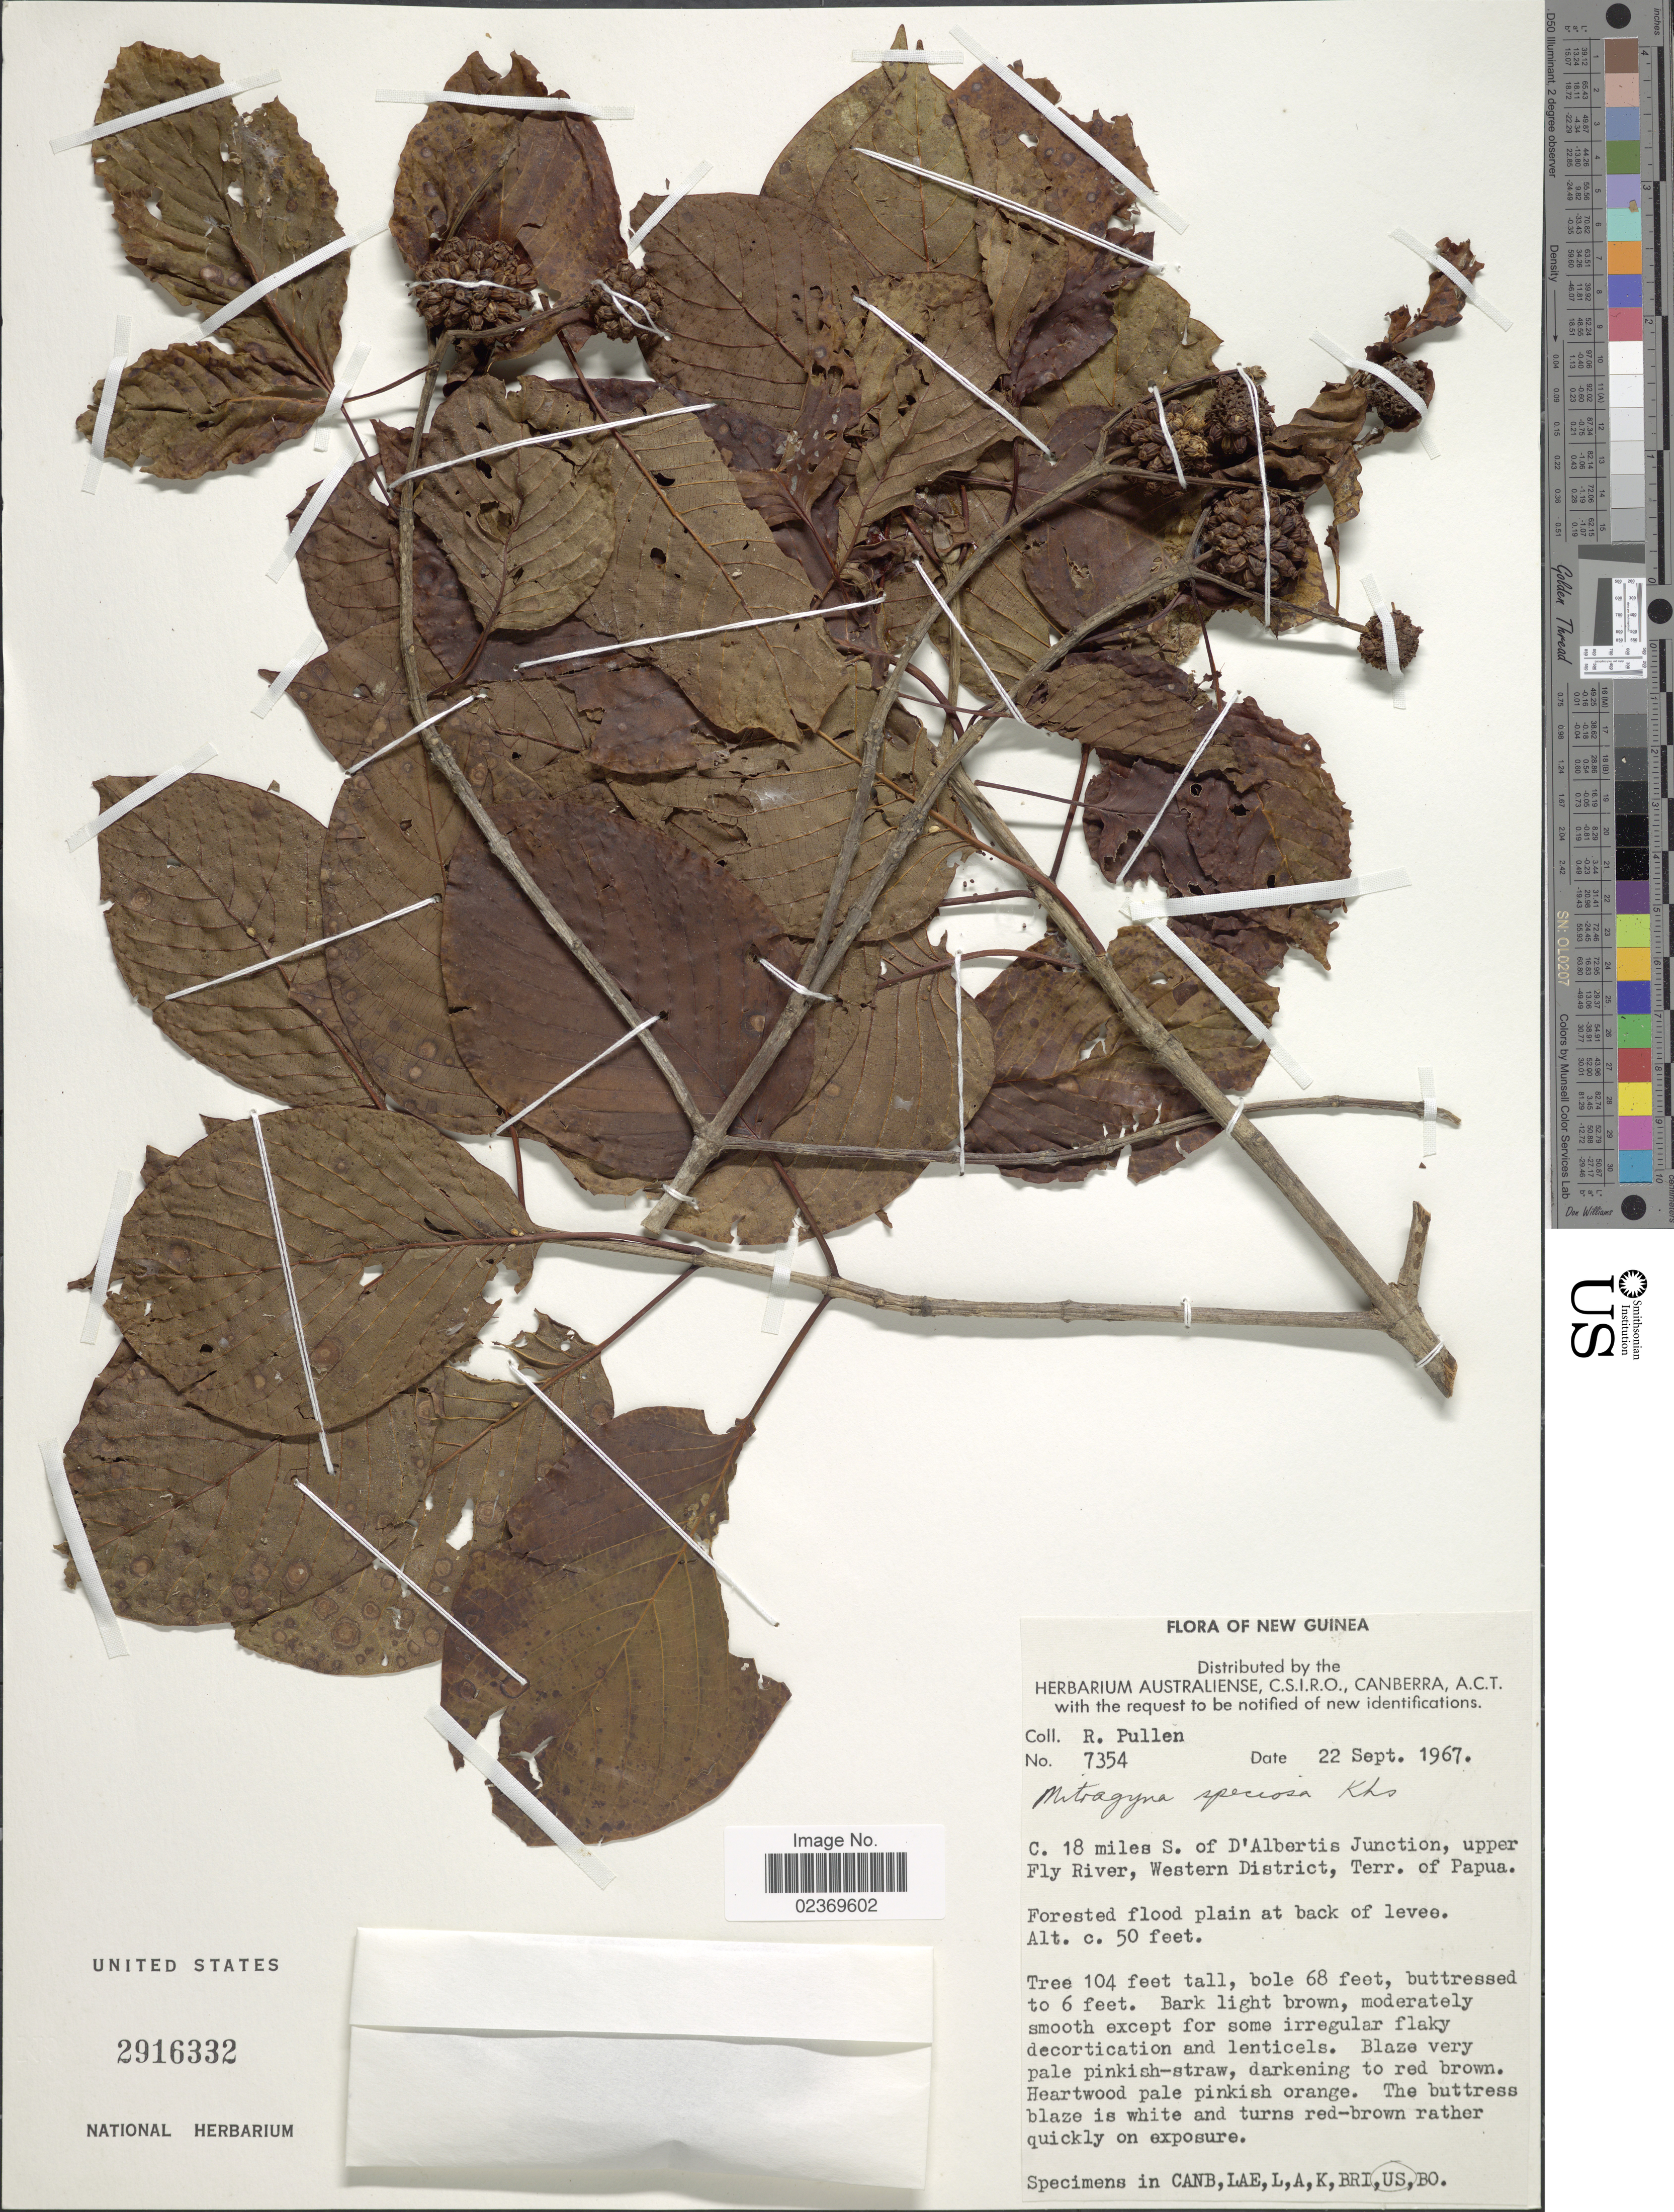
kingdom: Plantae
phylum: Tracheophyta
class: Magnoliopsida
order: Gentianales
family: Rubiaceae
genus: Mitragyna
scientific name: Mitragyna speciosa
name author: Korth.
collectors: R. Pullen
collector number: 7354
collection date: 1967-09-22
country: Papua New Guinea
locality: New Guinea, C. 18 miles S. of D'Albertis Junction, upper Fly River, Western District, Terr. of Papua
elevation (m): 15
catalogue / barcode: US 2916332